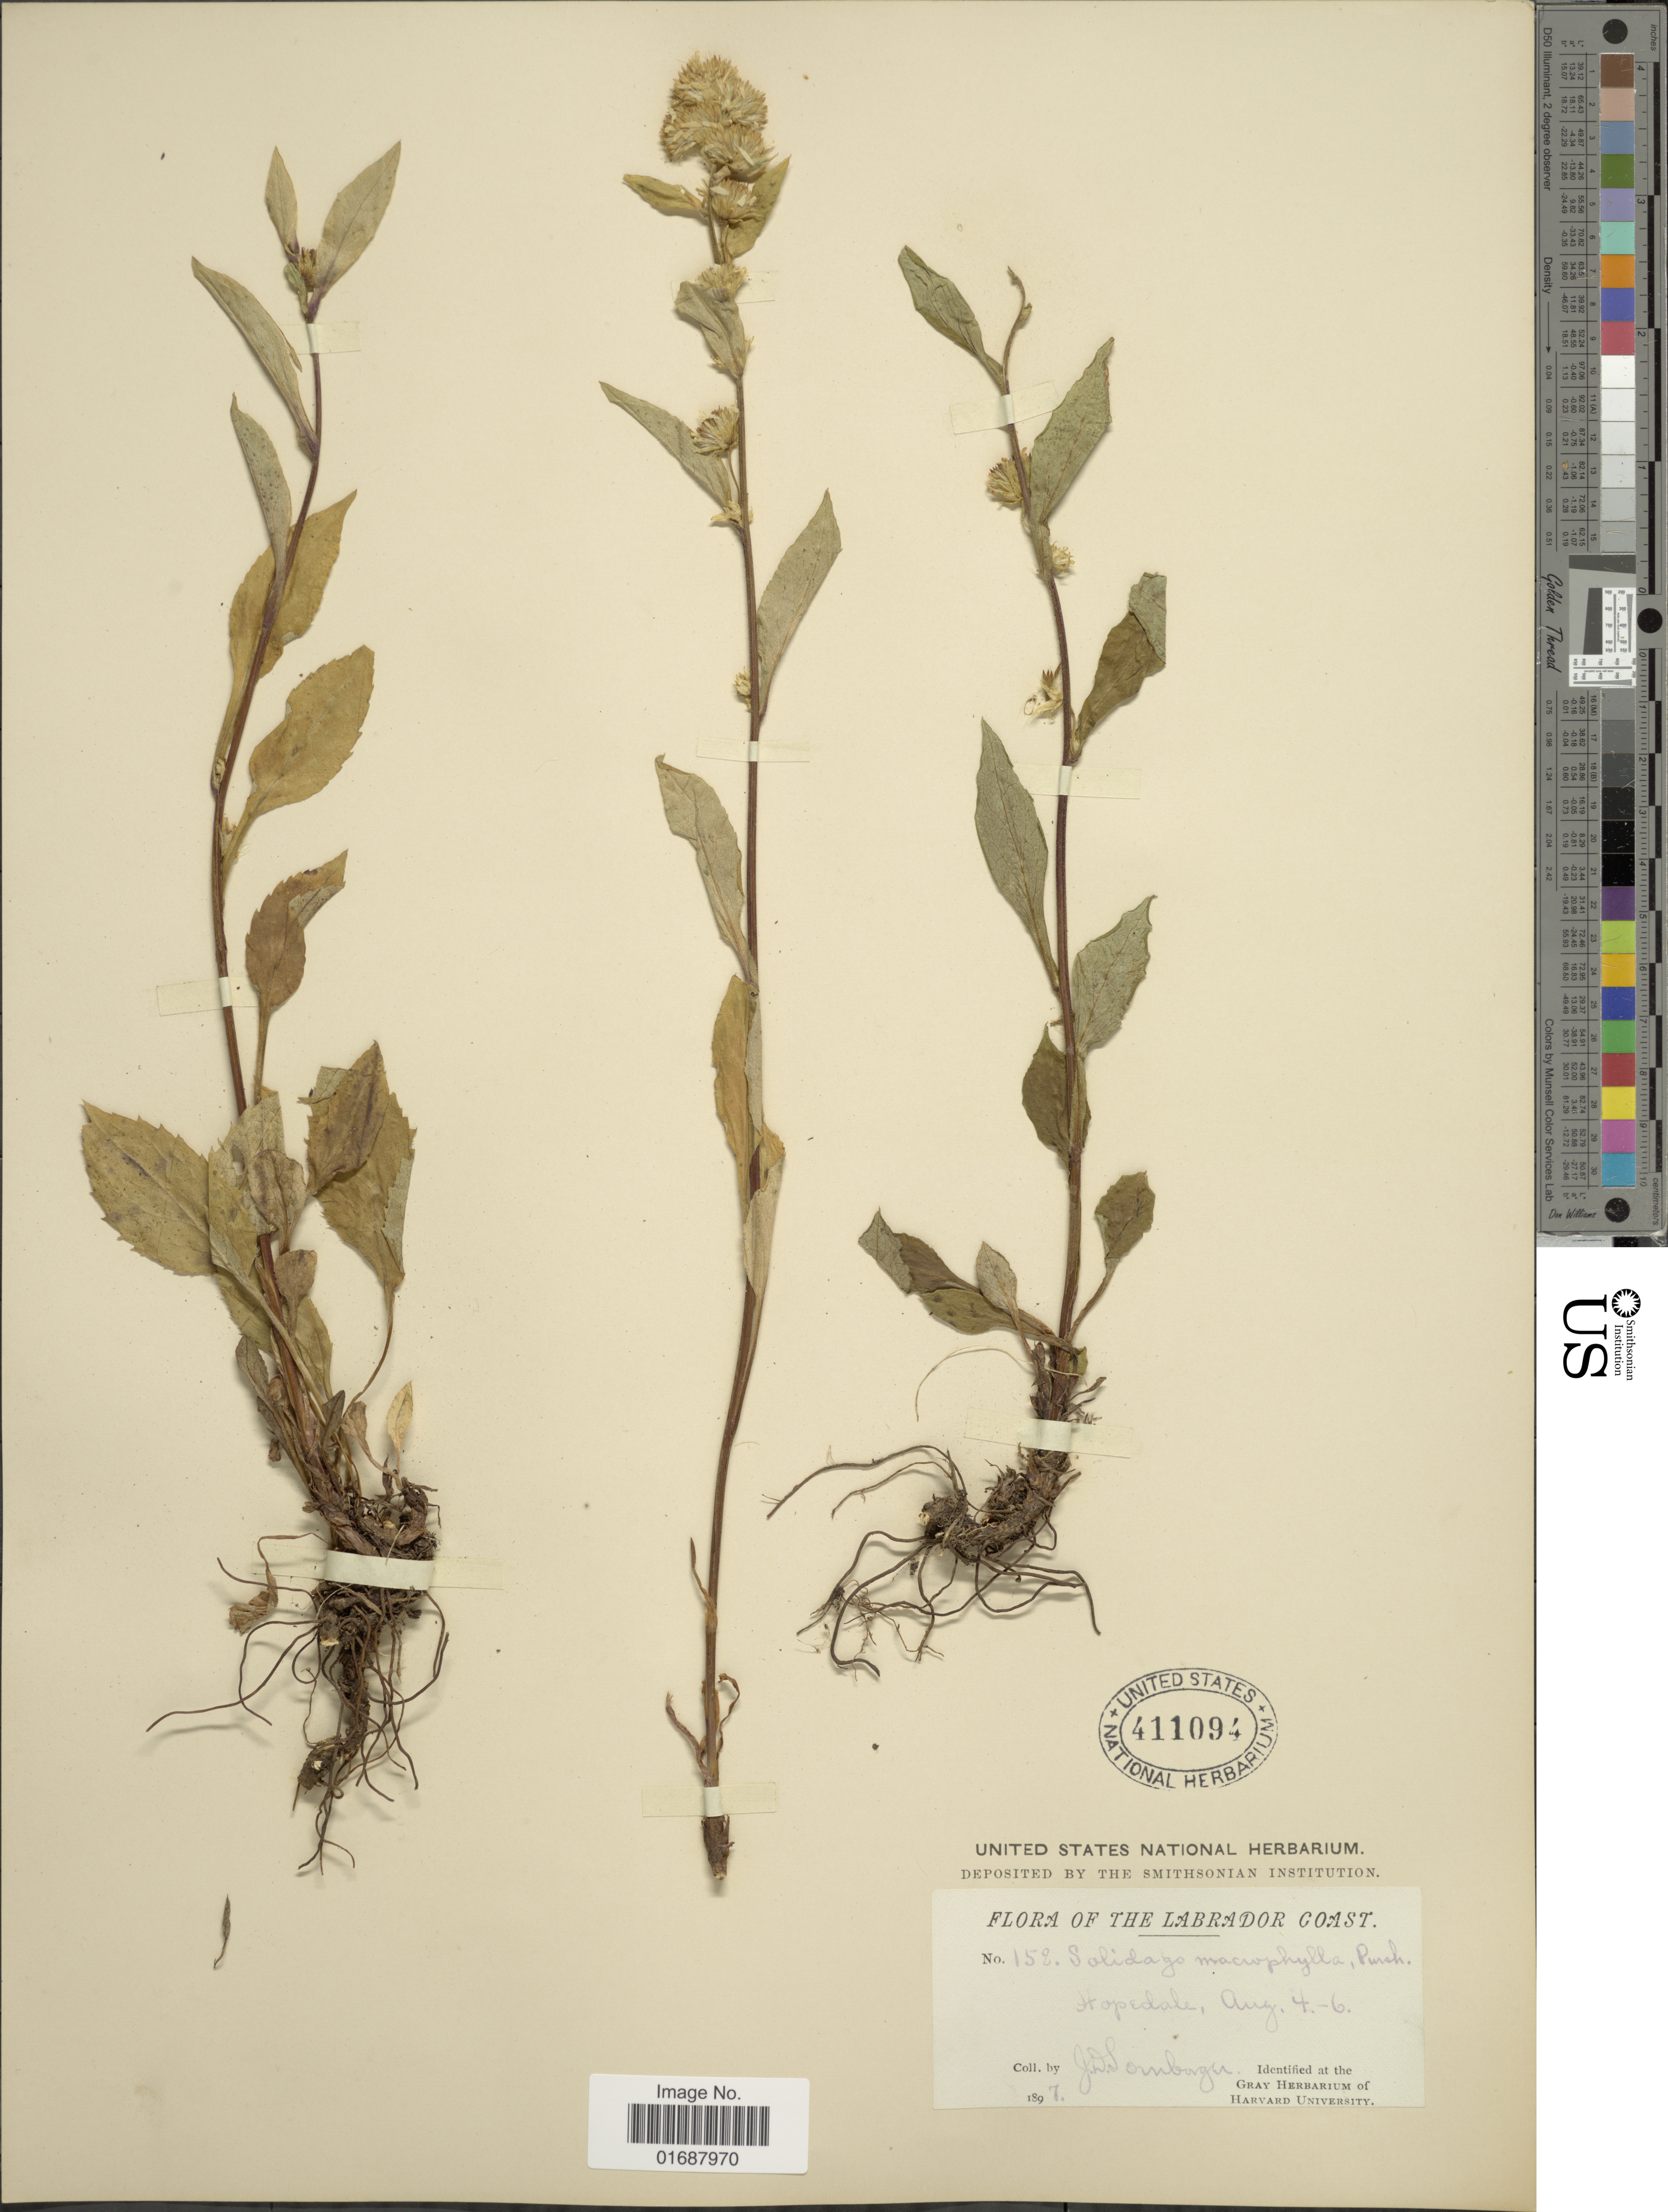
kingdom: Plantae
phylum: Tracheophyta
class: Magnoliopsida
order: Asterales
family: Asteraceae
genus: Solidago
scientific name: Solidago macrophylla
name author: Banks ex Pursh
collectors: J. Sornborger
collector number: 152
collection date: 1897-08-04/1897-08-06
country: Canada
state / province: Newfoundland and Labrador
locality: Labrador Coast. Hopedale.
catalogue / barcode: US 411094